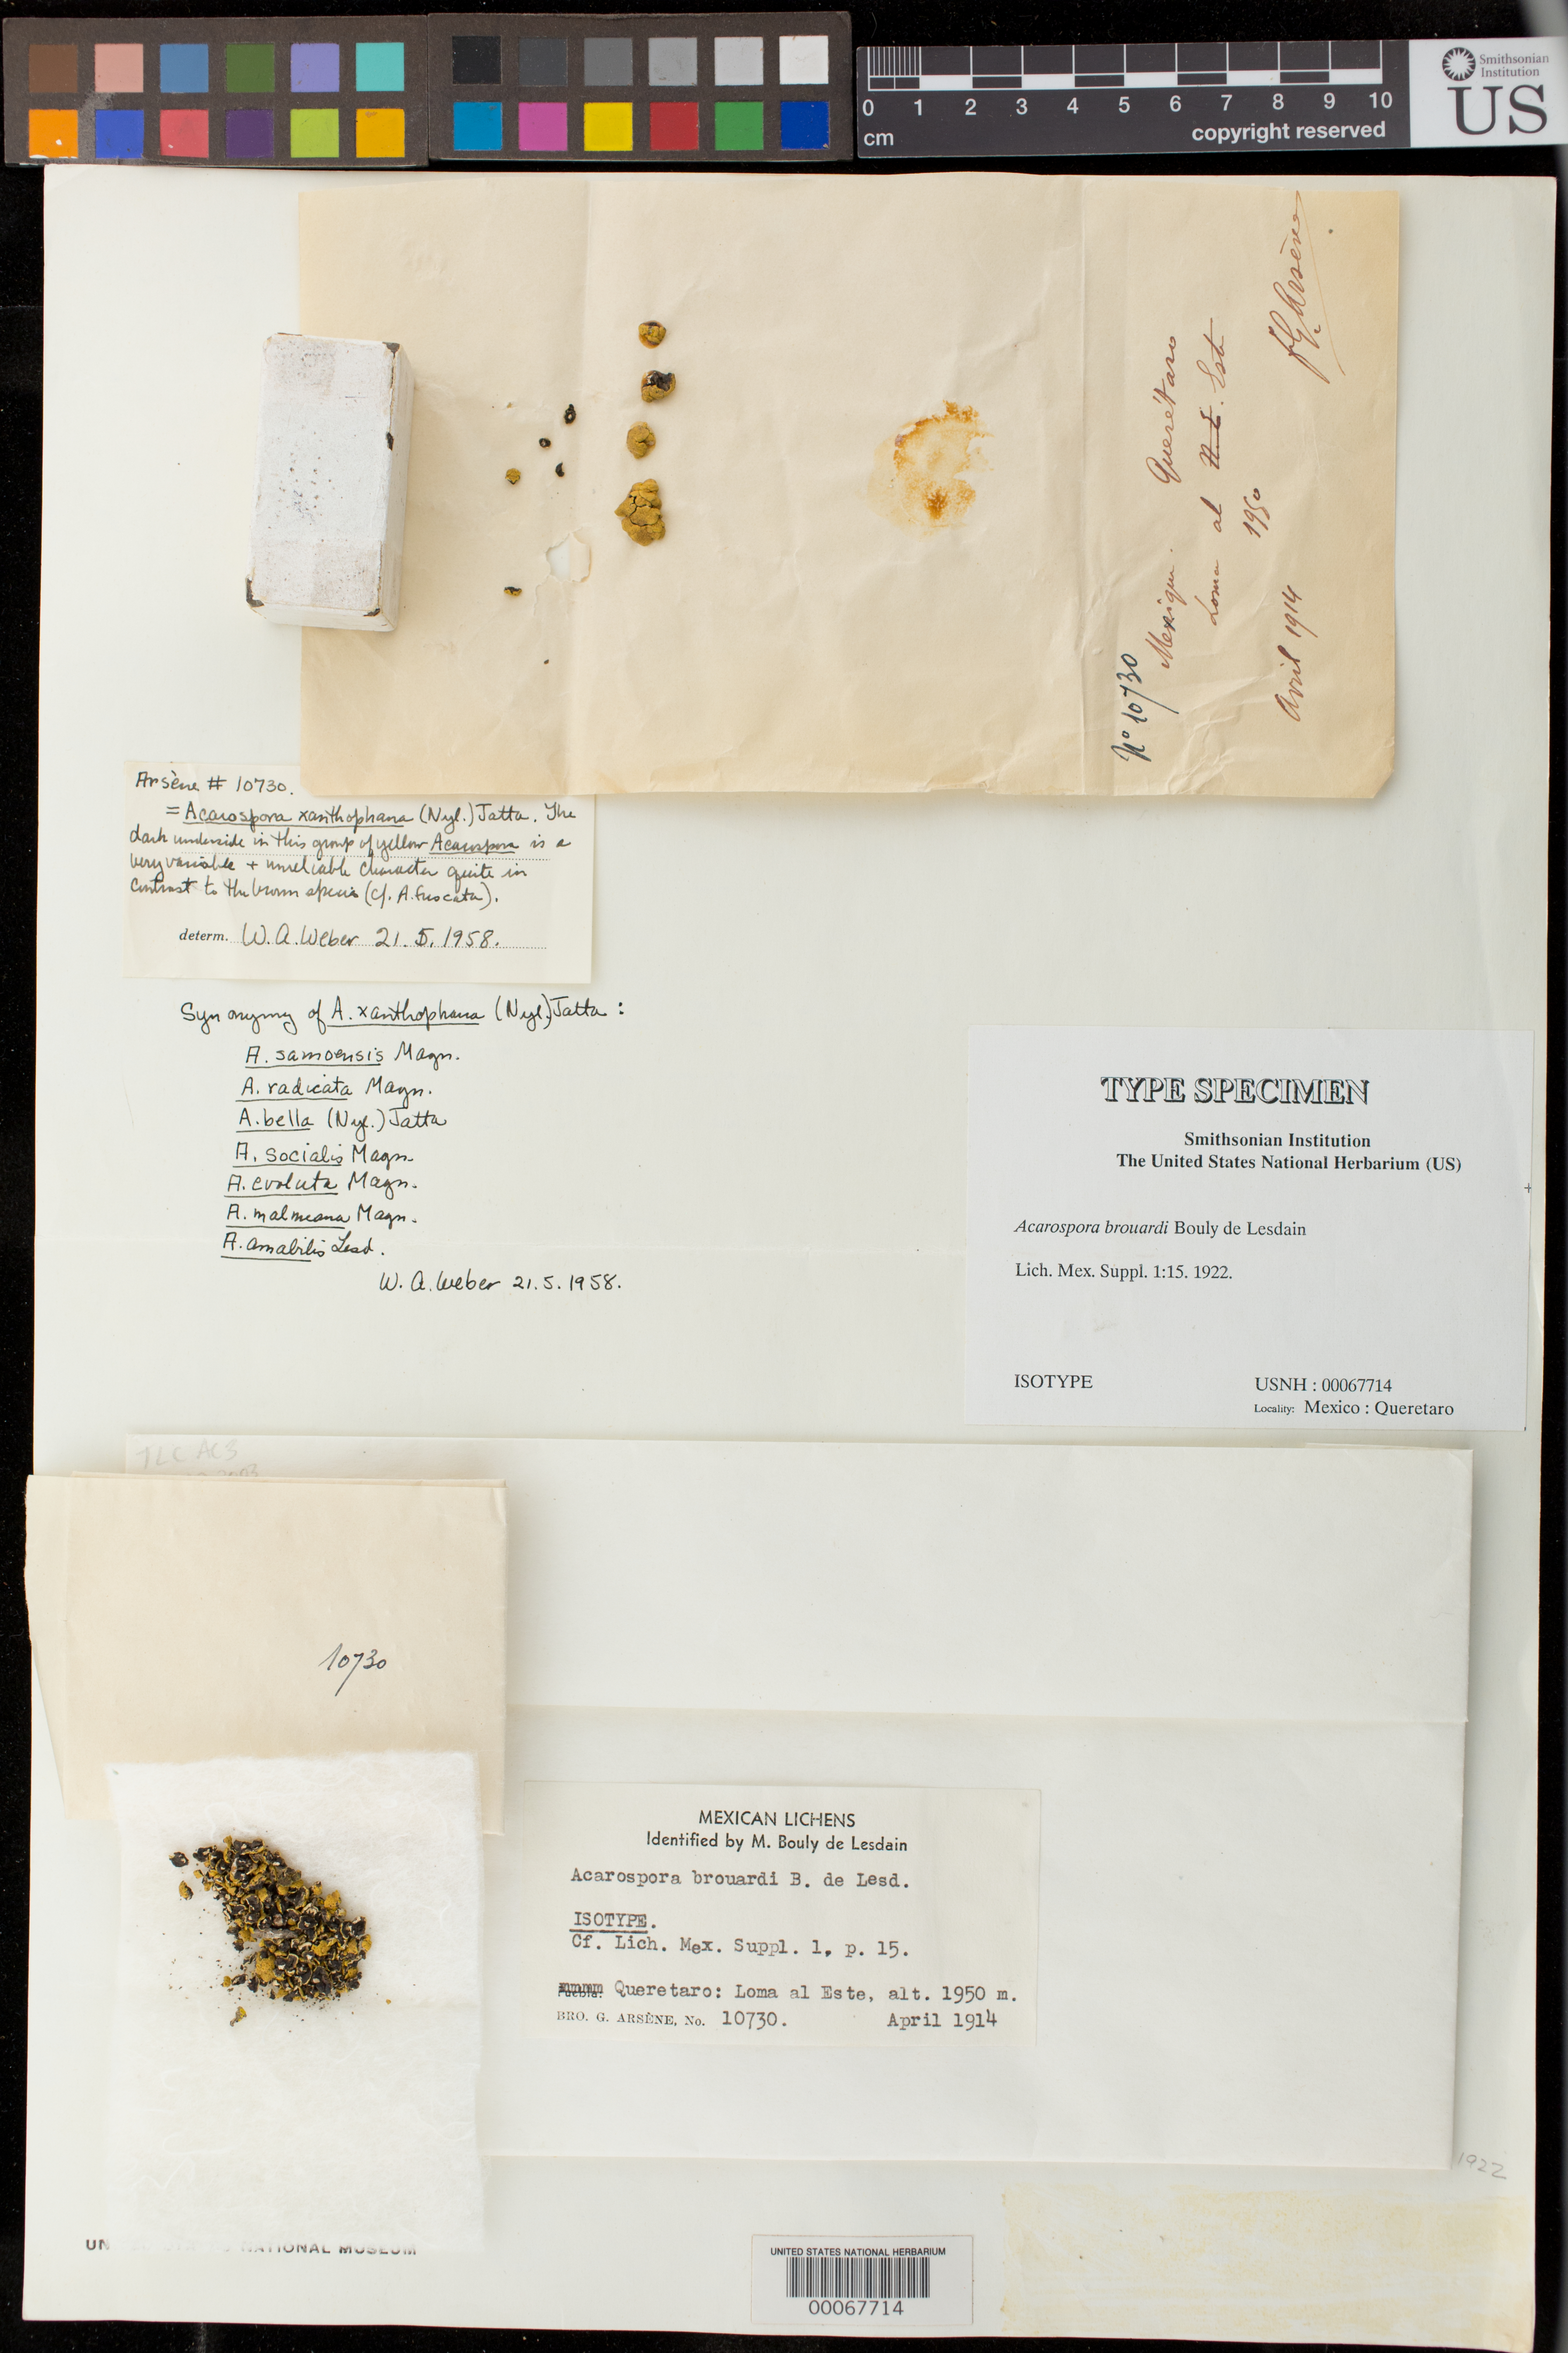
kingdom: Fungi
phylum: Ascomycota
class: Lecanoromycetes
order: Acarosporales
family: Acarosporaceae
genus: Acarospora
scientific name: Acarospora brouardii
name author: B. de Lesd.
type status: Isotype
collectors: Bro. G. Arsène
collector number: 10730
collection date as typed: Apr 1914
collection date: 1914-04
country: Mexico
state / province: Querétaro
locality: Loma al Este. [?]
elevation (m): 1950